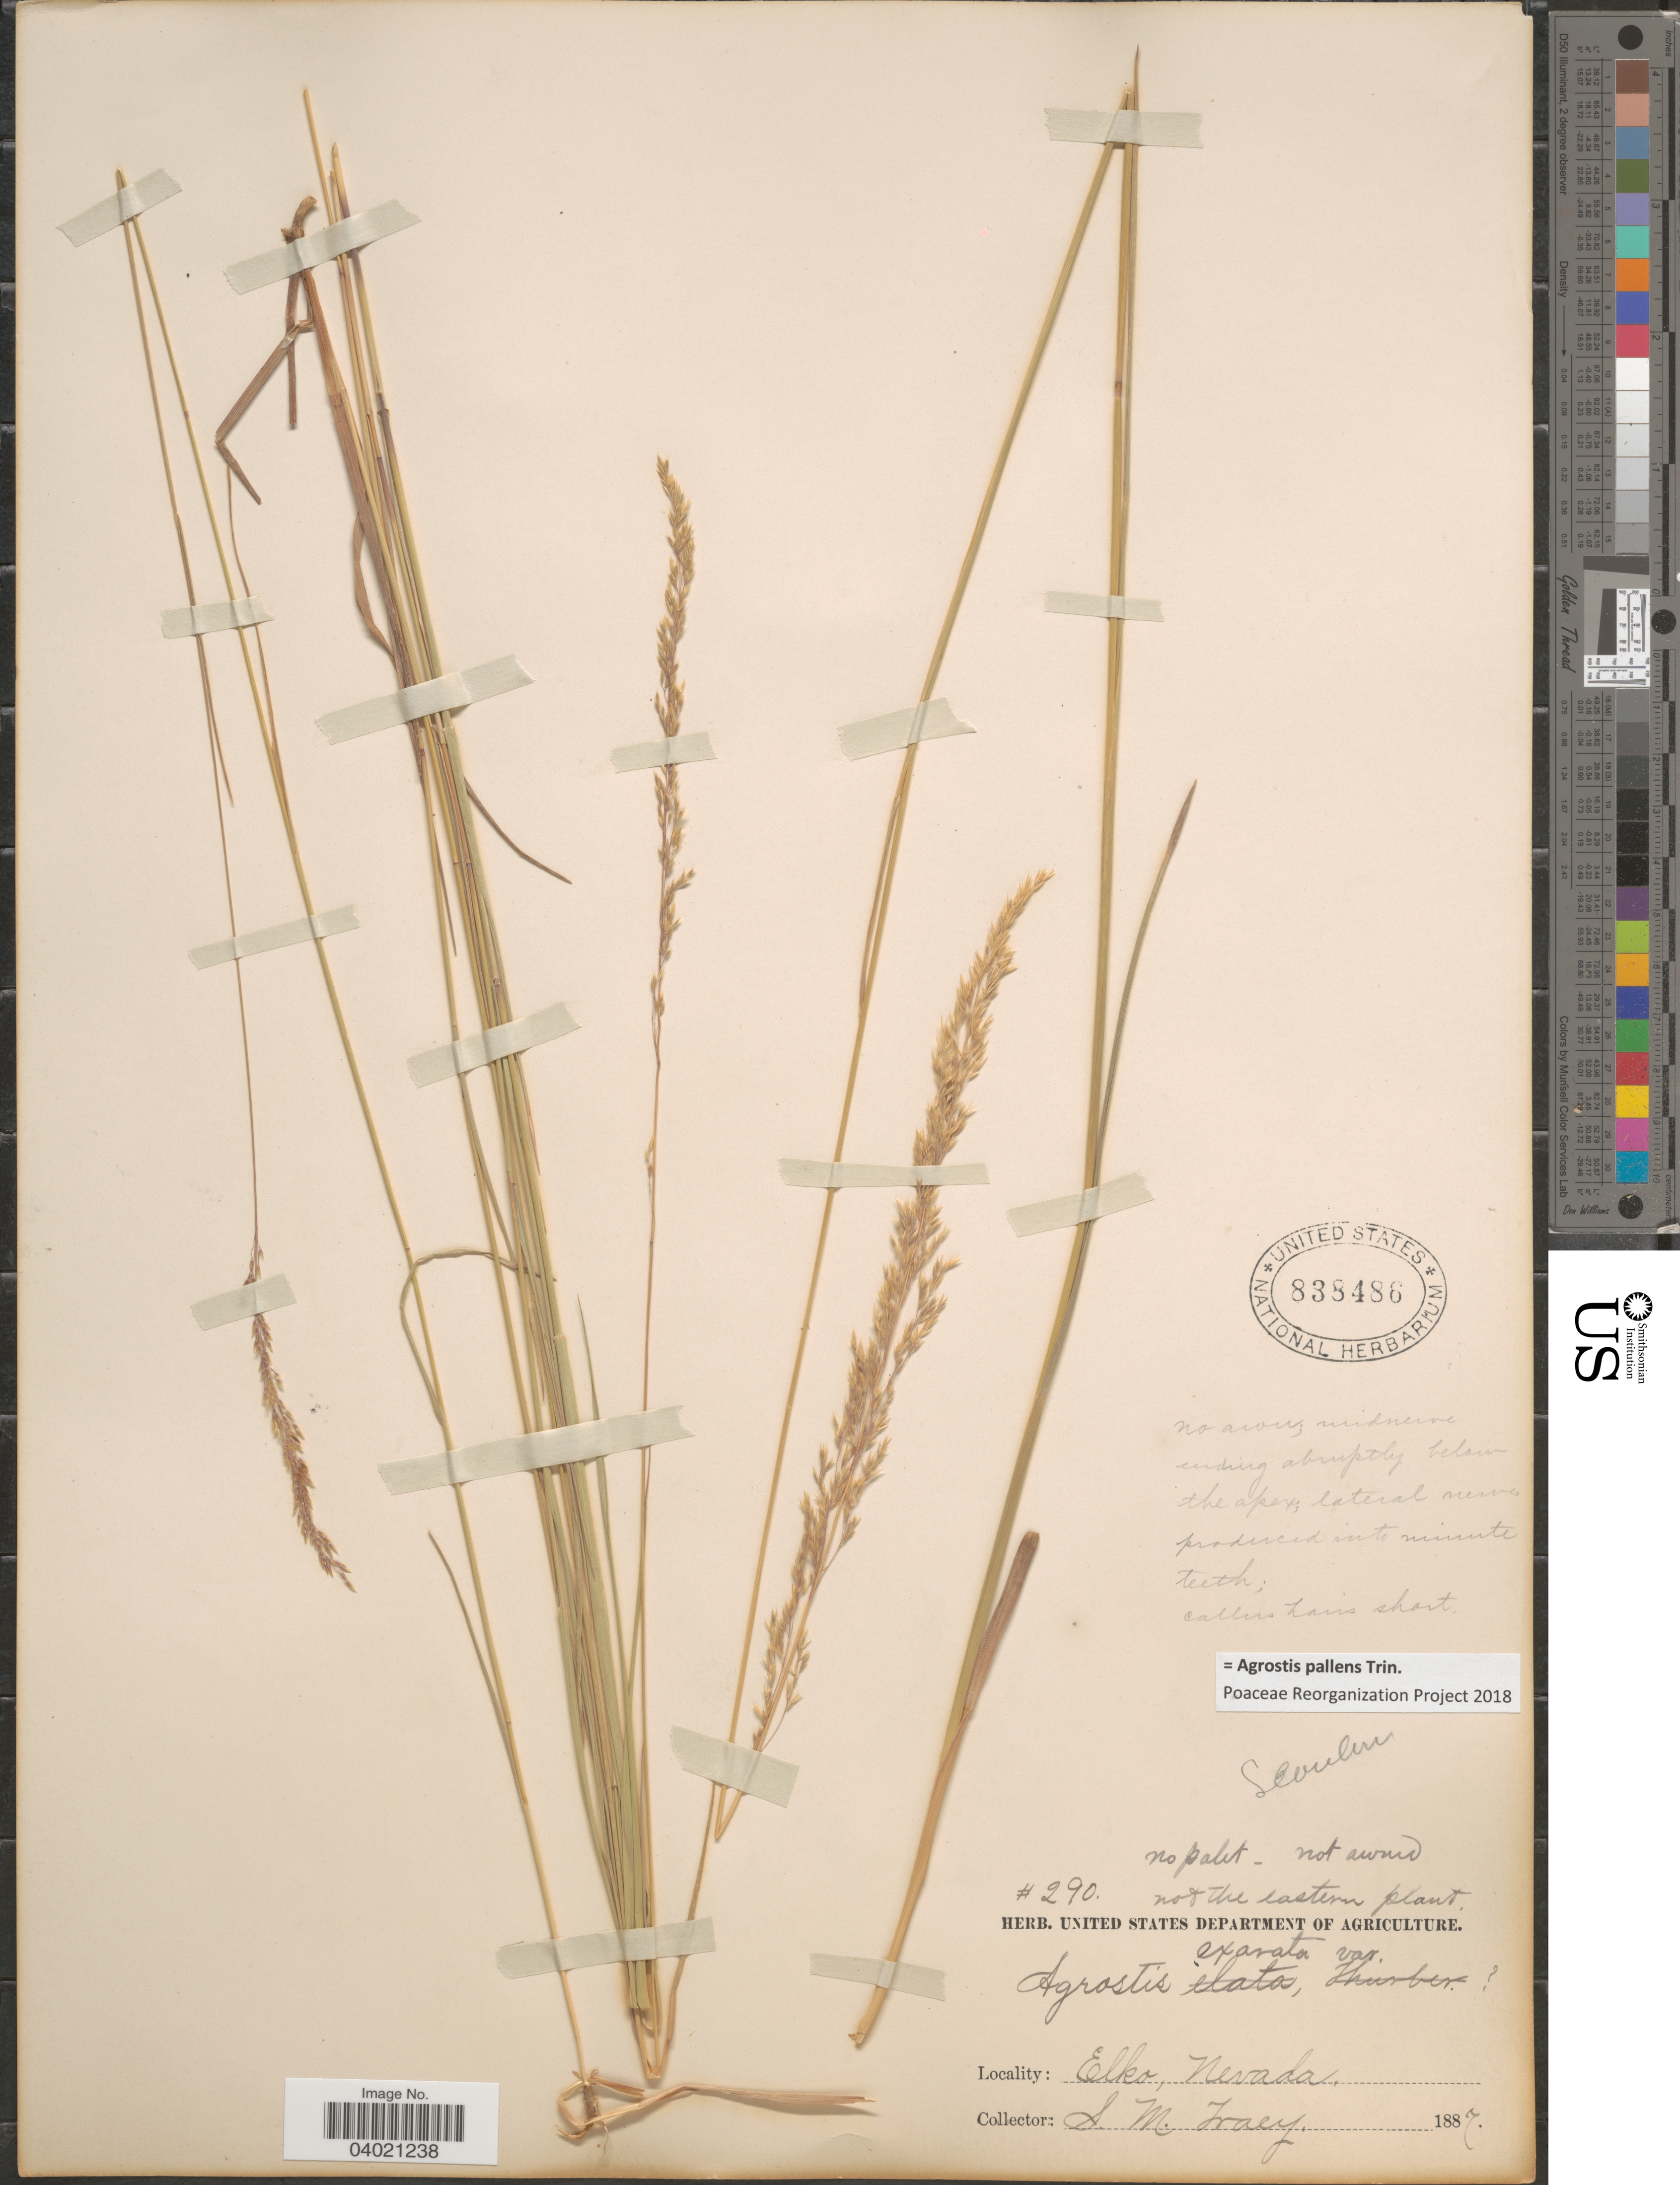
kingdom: Plantae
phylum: Tracheophyta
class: Liliopsida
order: Poales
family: Poaceae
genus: Agrostis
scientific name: Agrostis pallens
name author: Trin.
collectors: S. M. Tracy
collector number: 290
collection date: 1887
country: United States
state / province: Nevada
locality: Elko.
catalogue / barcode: US 838486